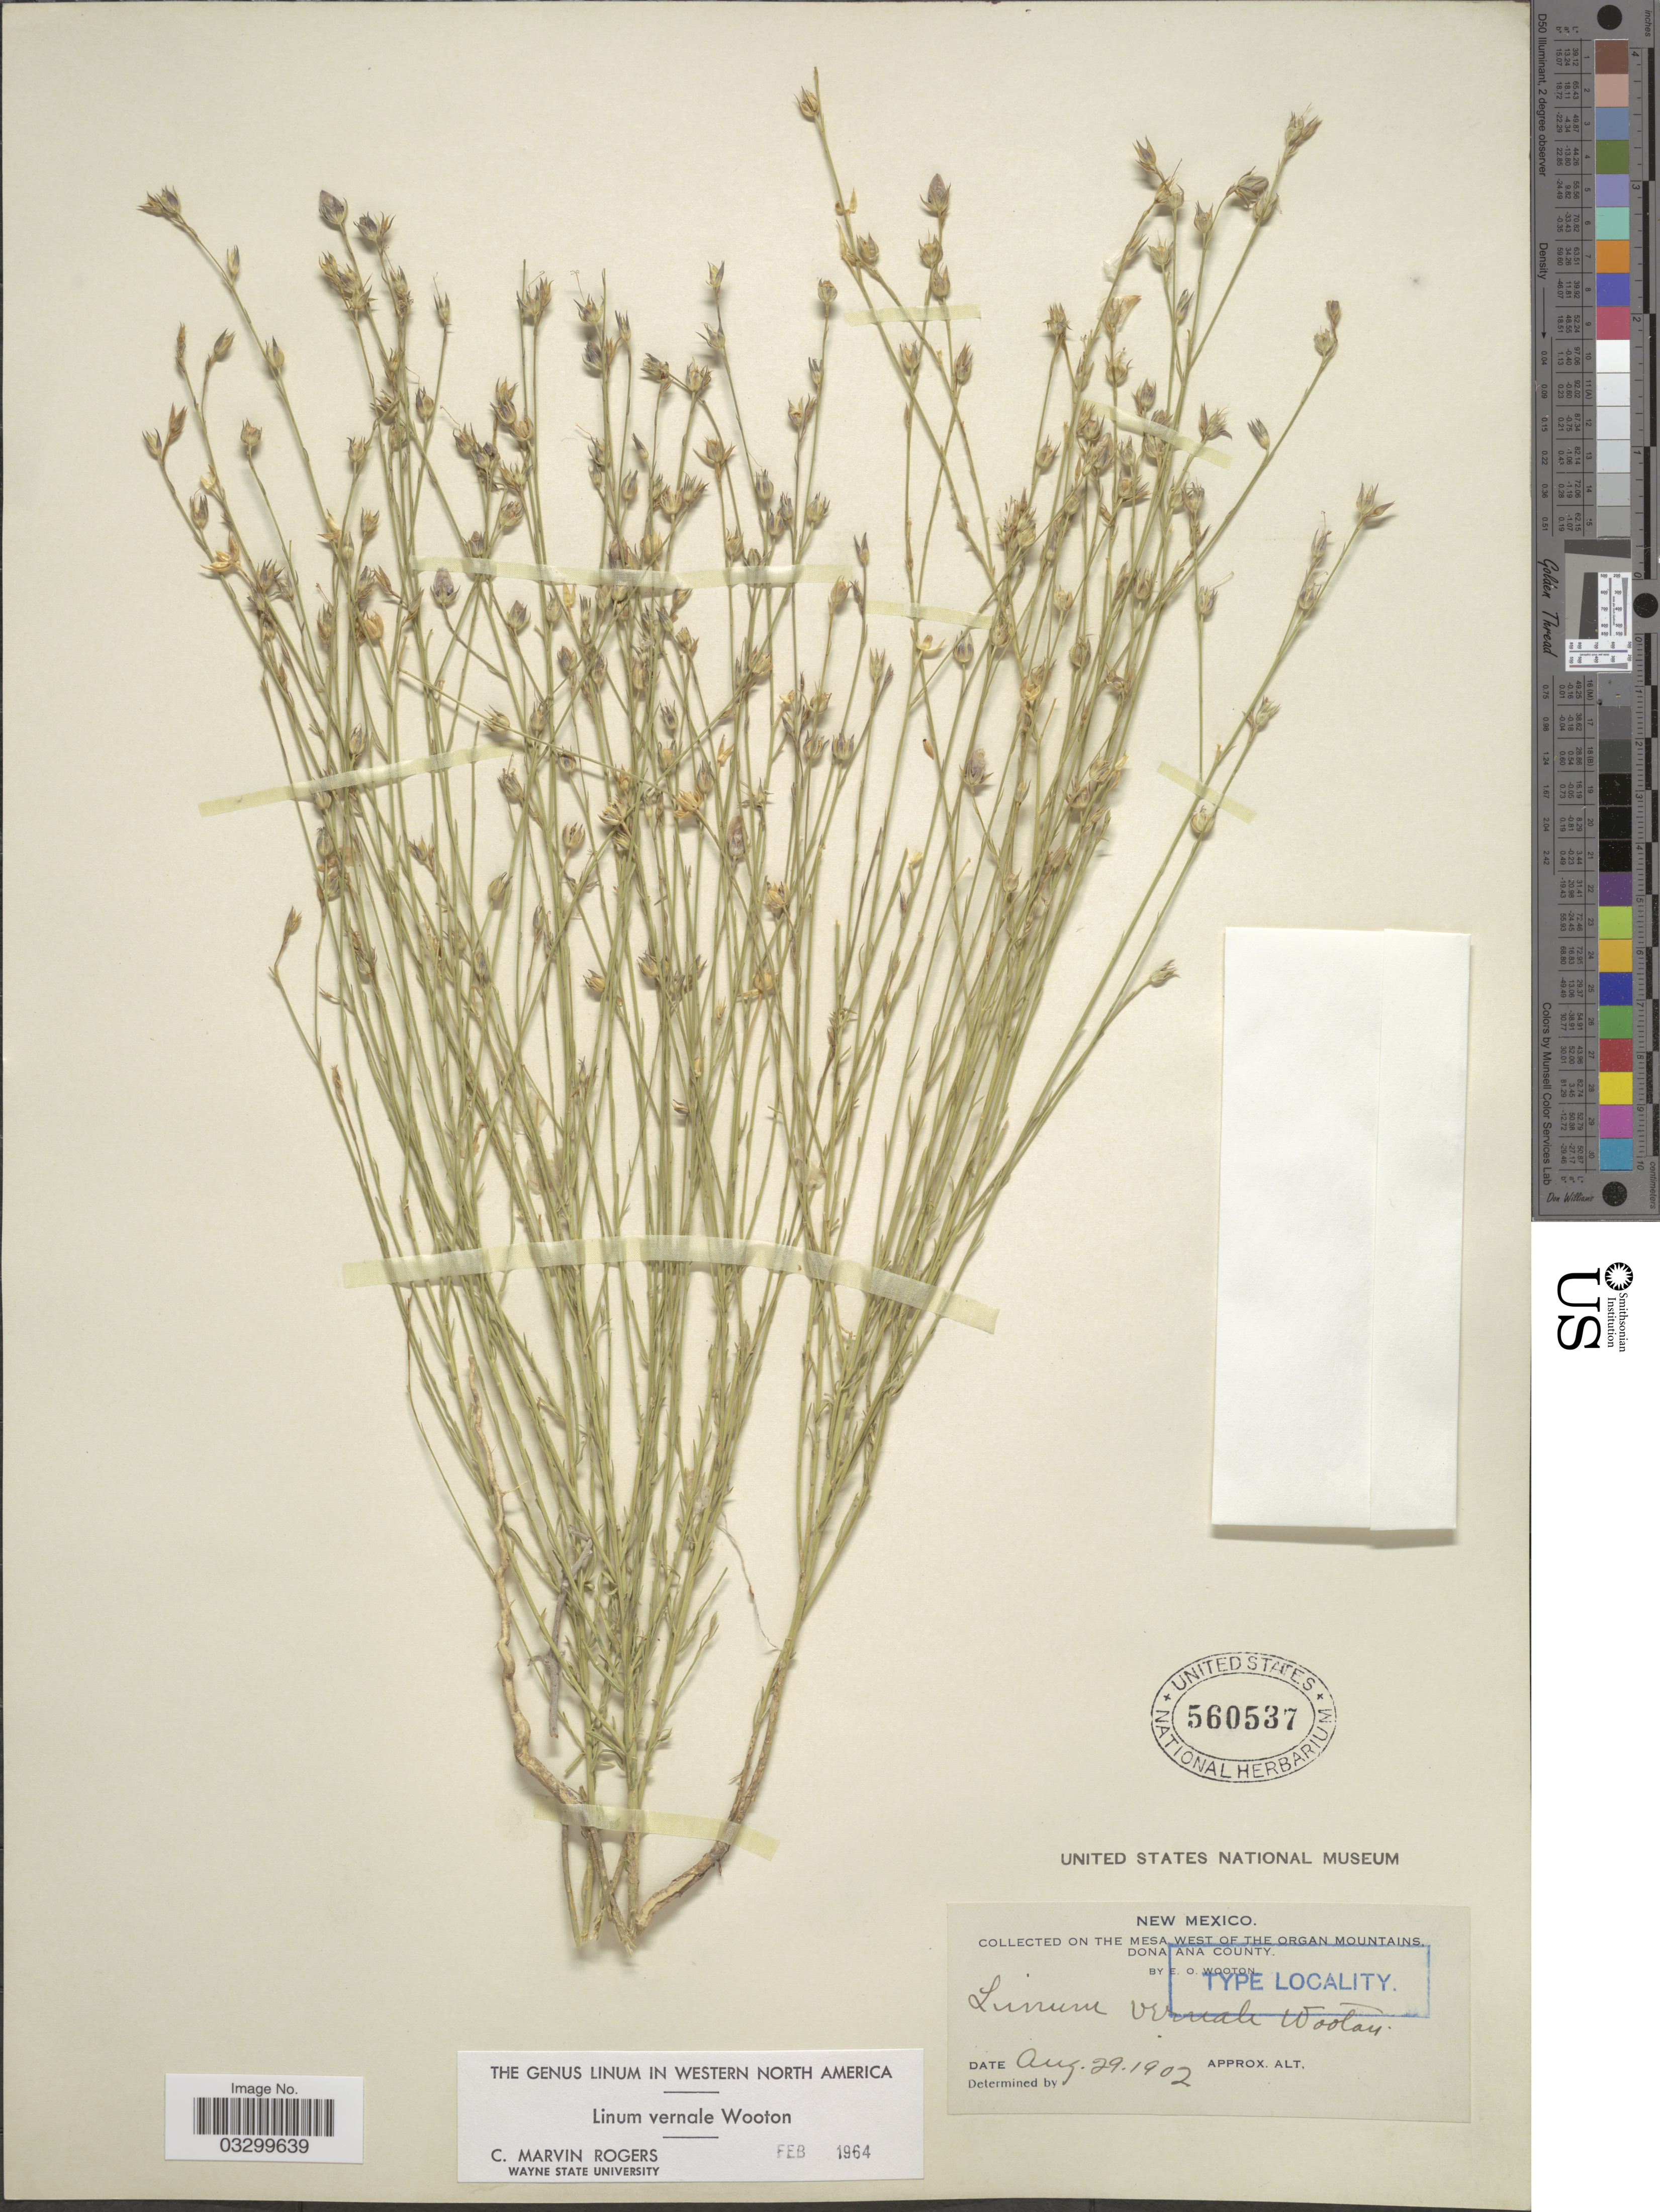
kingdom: Plantae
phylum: Tracheophyta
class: Magnoliopsida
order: Malpighiales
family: Linaceae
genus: Linum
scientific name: Linum vernale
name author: Wooton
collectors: E. O. Wooton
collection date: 1902-08-29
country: United States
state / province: New Mexico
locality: On the Mesa West of the Organ Mountains, Dona Ana County.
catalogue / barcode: US 560537